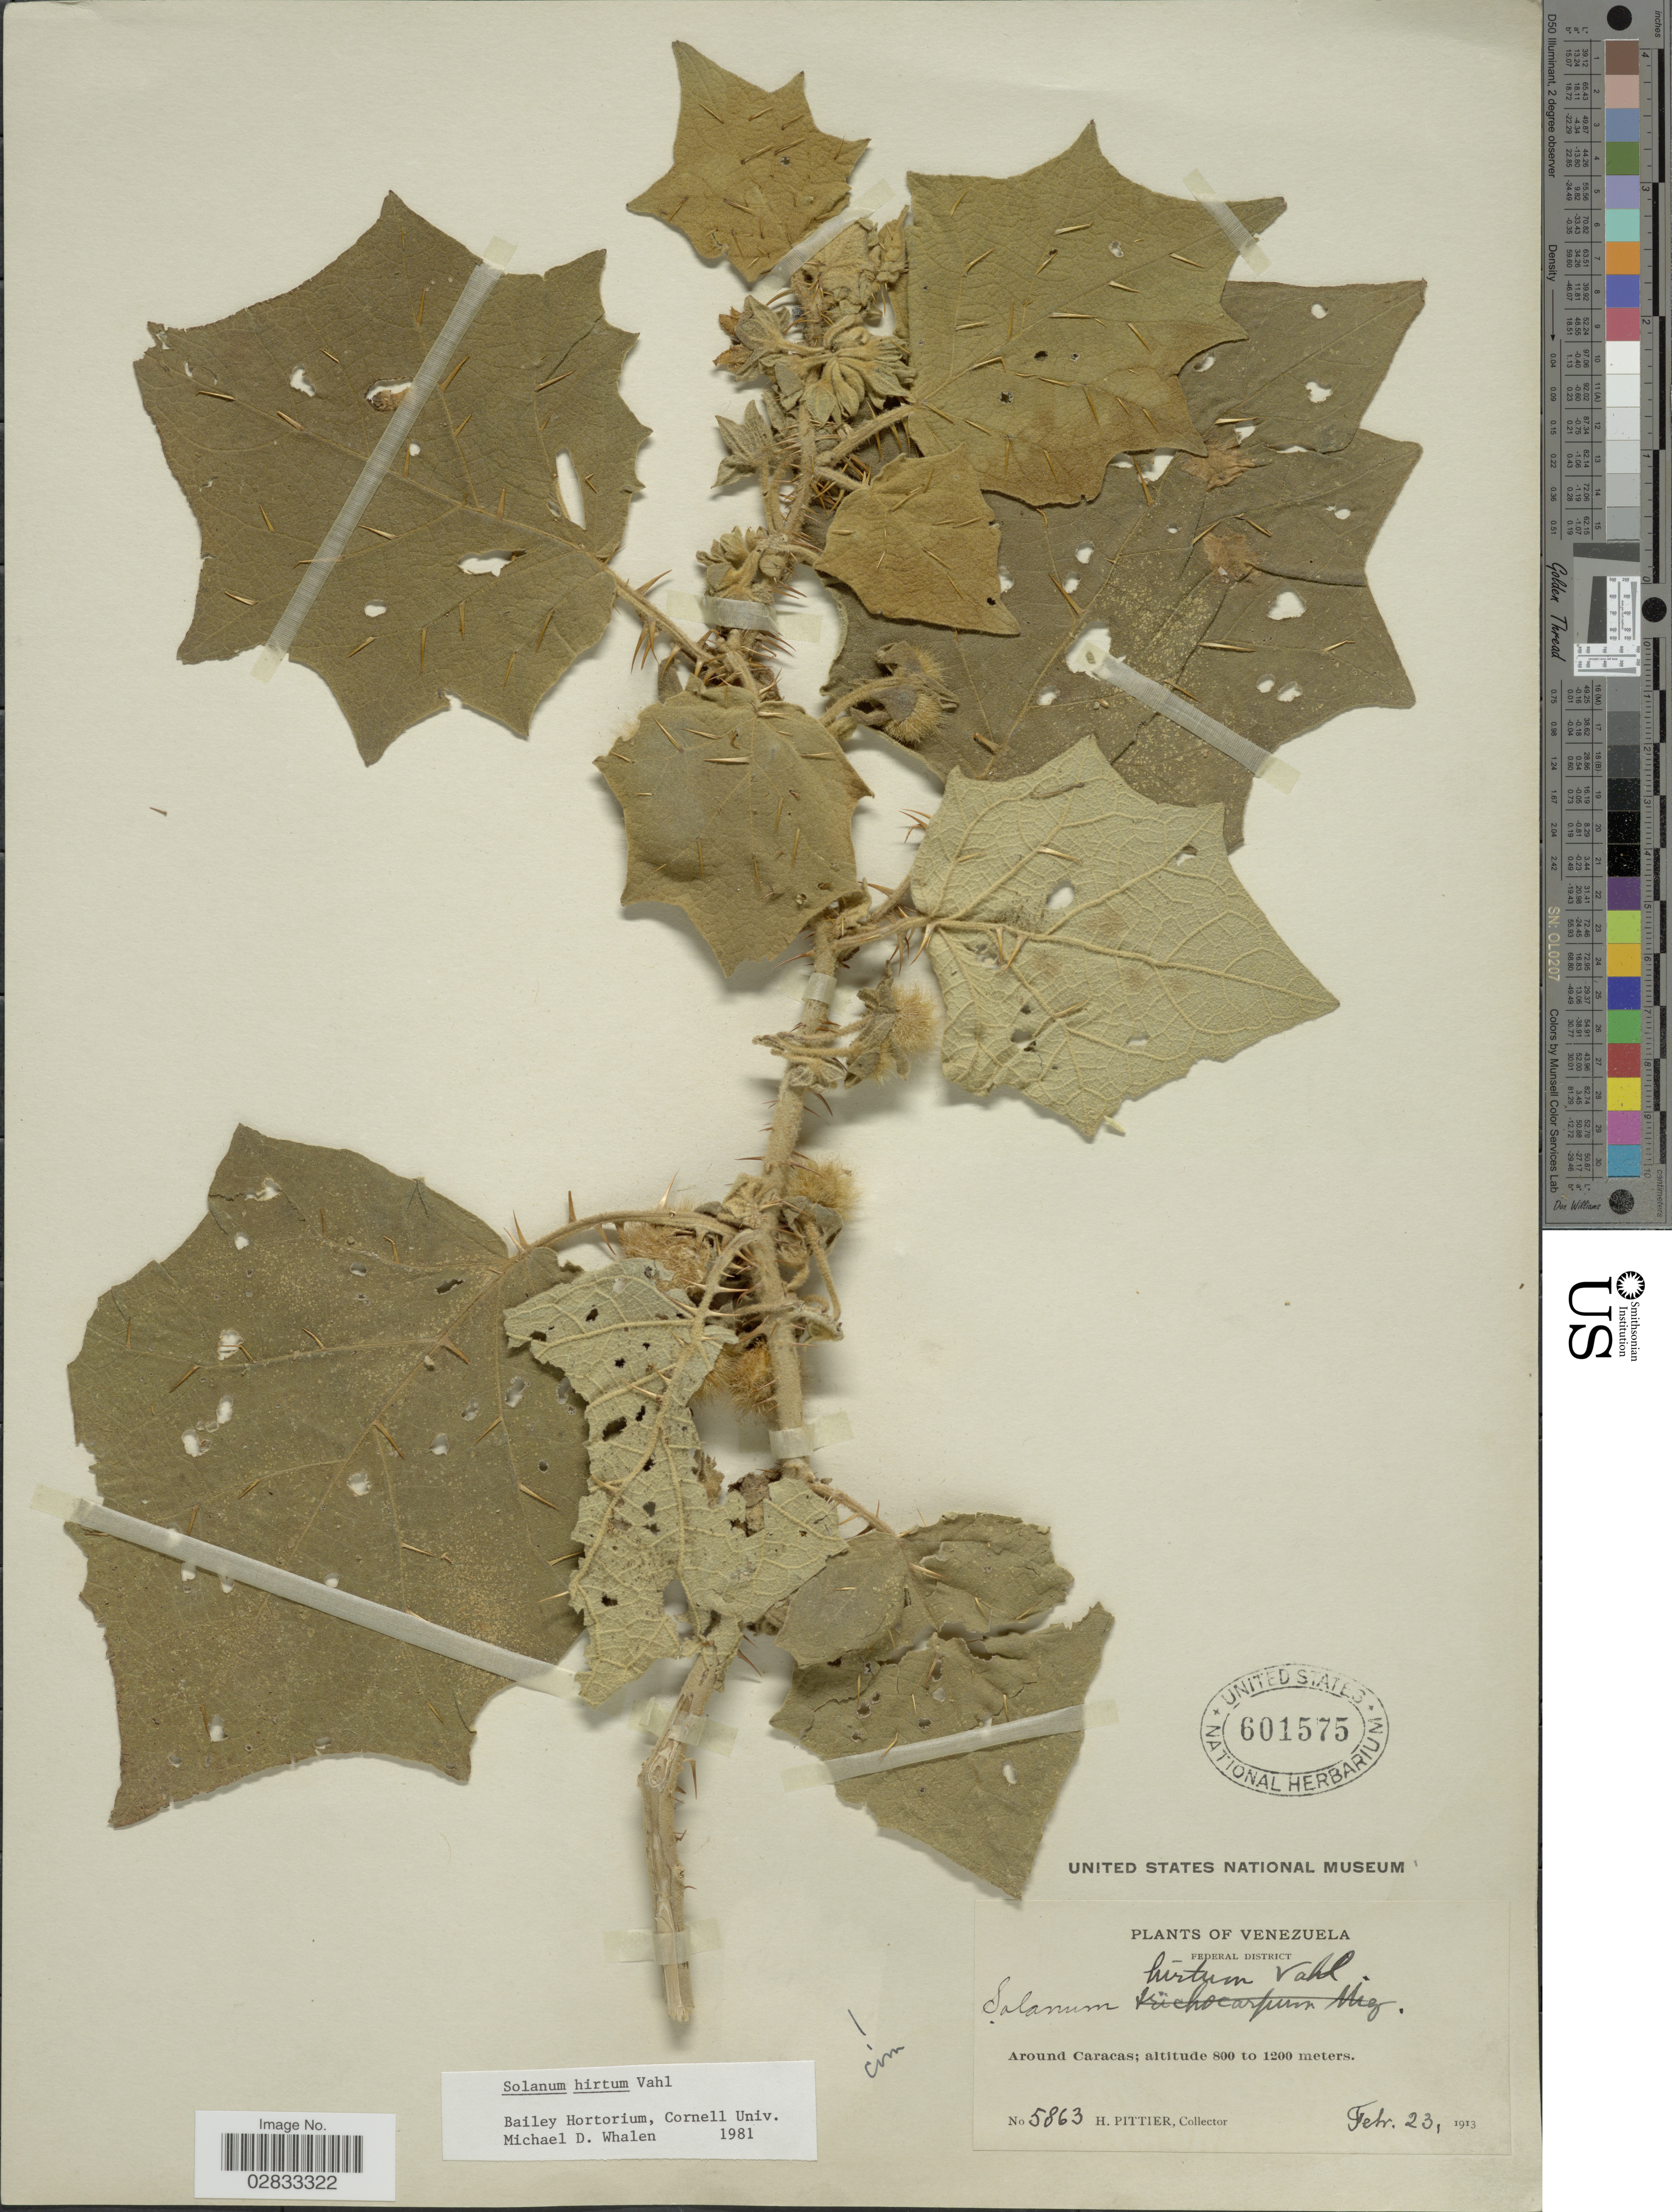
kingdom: Plantae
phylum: Tracheophyta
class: Magnoliopsida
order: Solanales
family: Solanaceae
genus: Solanum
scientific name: Solanum hirtum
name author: Vahl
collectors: H. F. Pittier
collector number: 5863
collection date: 1913-02-23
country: Venezuela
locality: Federal District, Around Caracas.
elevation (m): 800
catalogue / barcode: US 601575